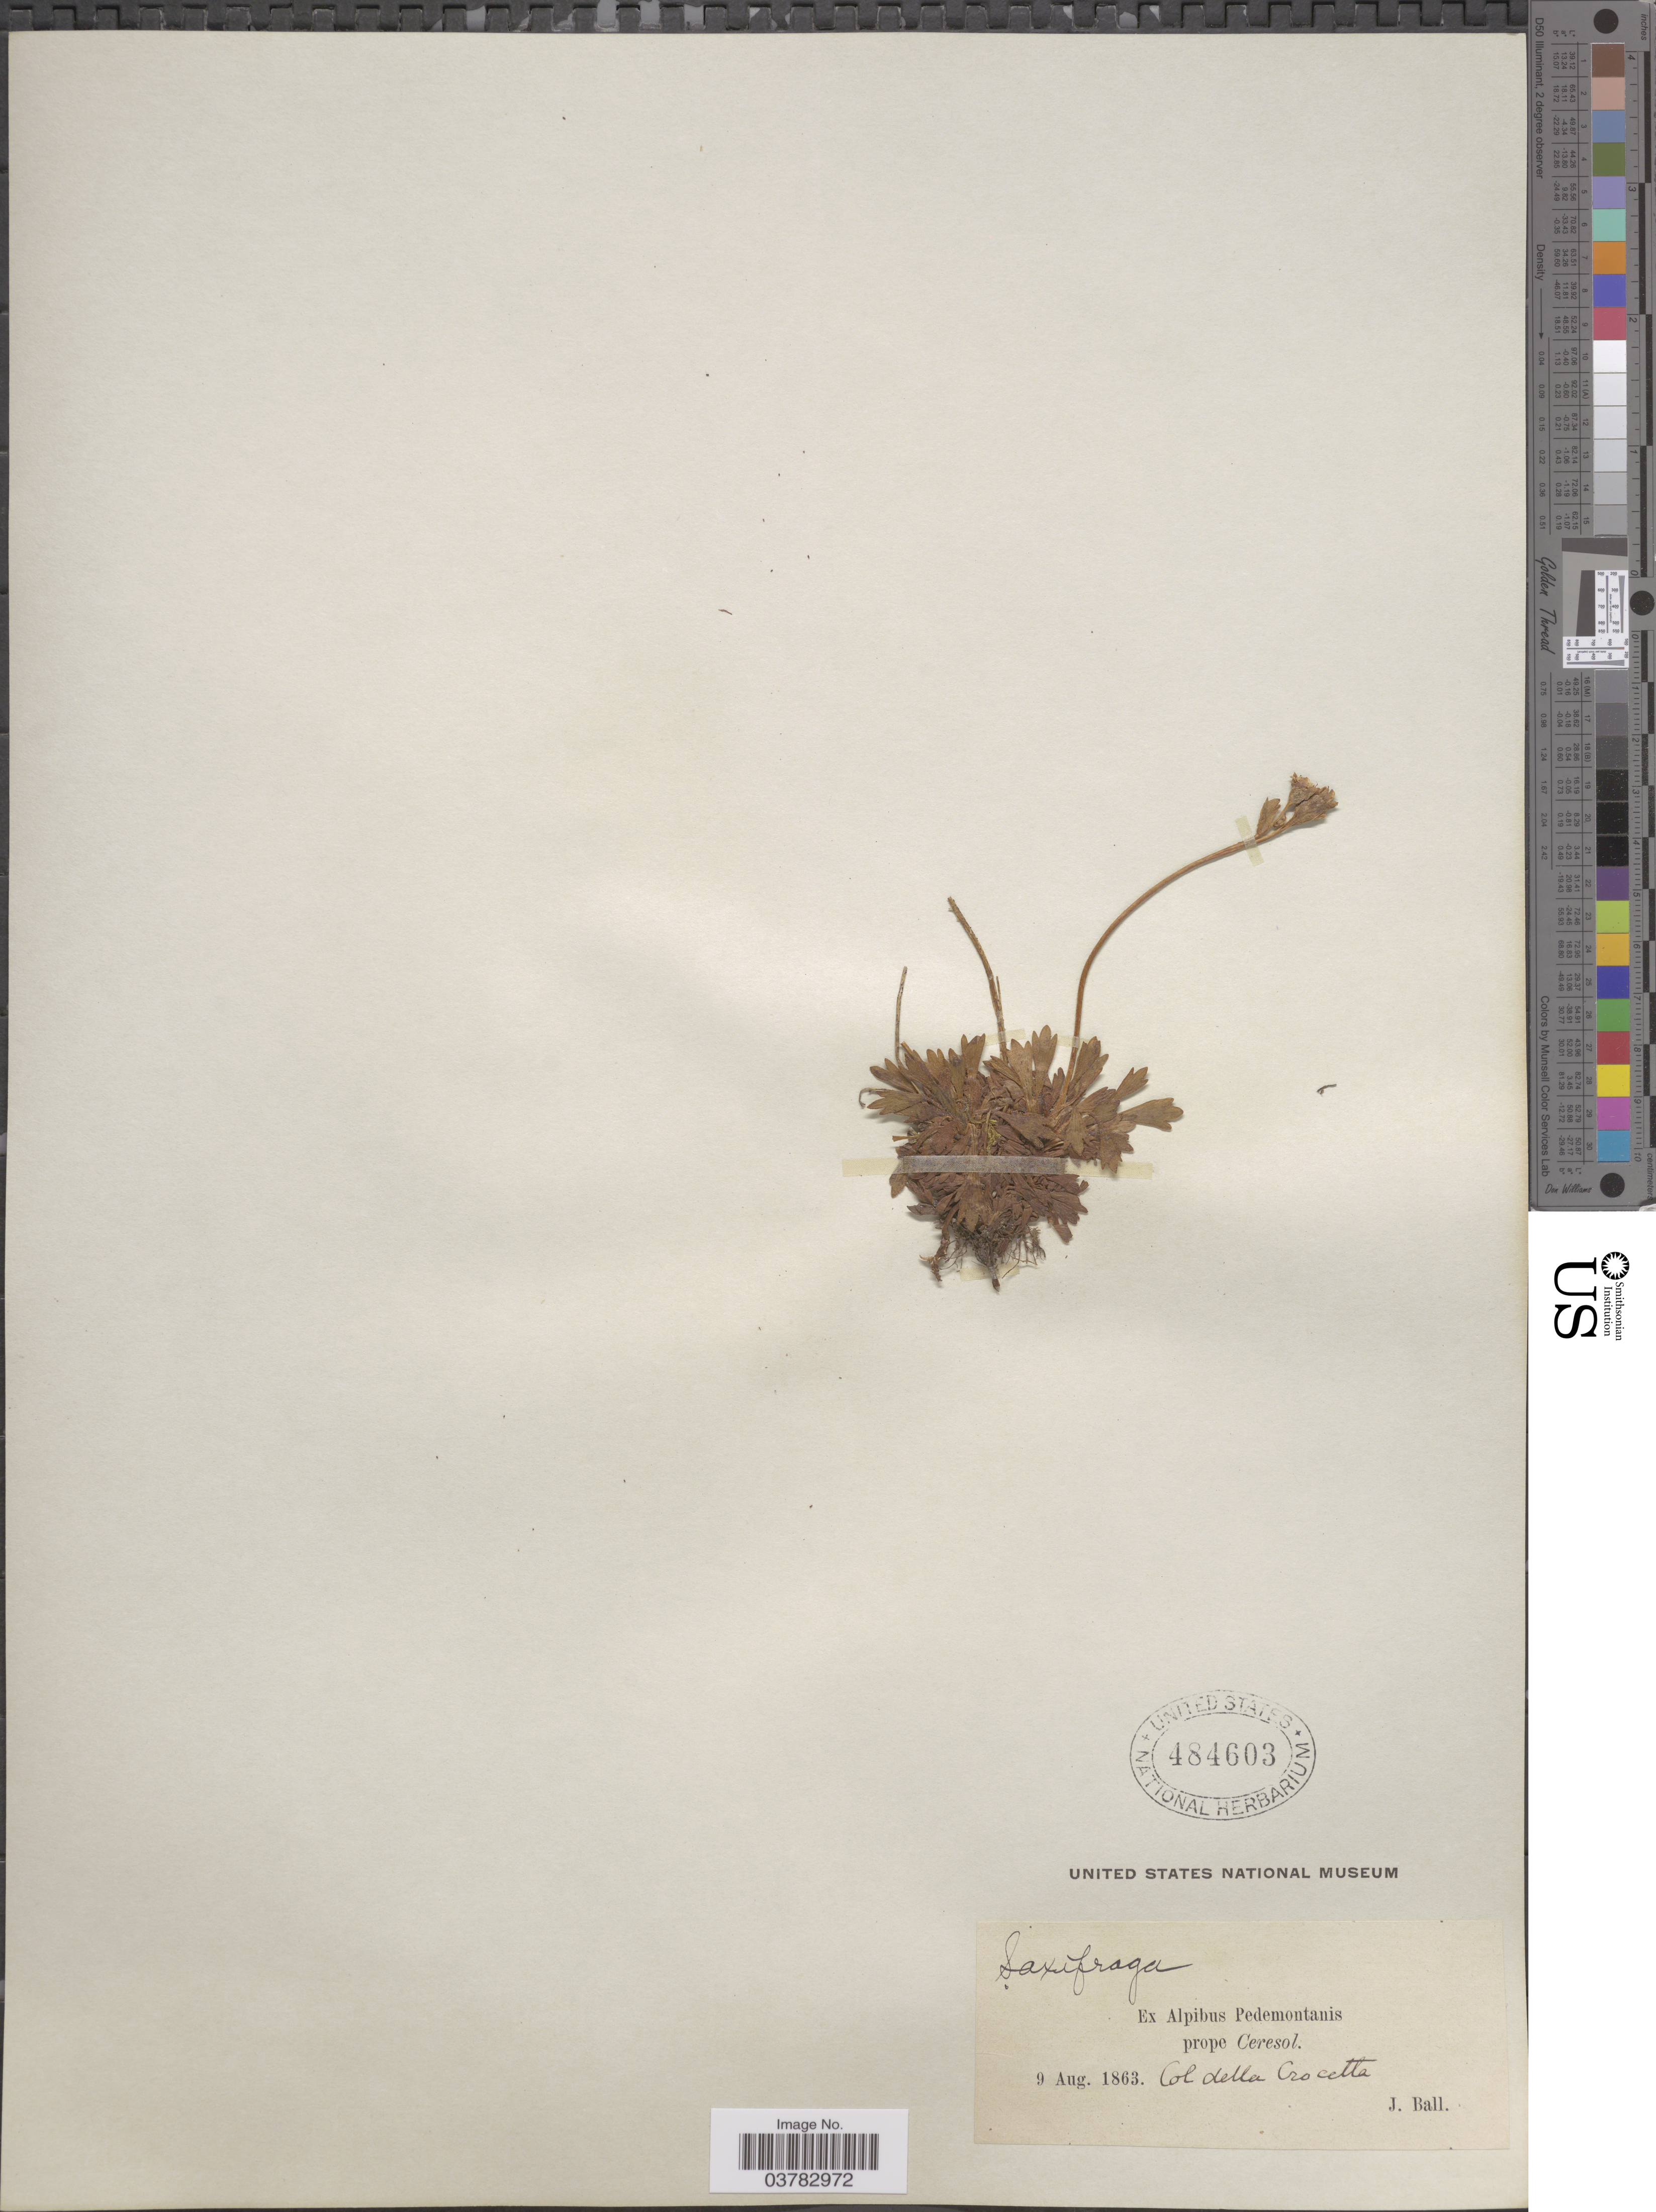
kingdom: Plantae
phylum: Tracheophyta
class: Magnoliopsida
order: Saxifragales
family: Saxifragaceae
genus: Saxifraga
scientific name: Saxifraga sp.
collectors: J. Ball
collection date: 1863-08-09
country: Italy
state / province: Piedmont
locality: Ex Alpibus Pedemontanis prope Ceresol. Col della Crocetta.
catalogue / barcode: US 484603